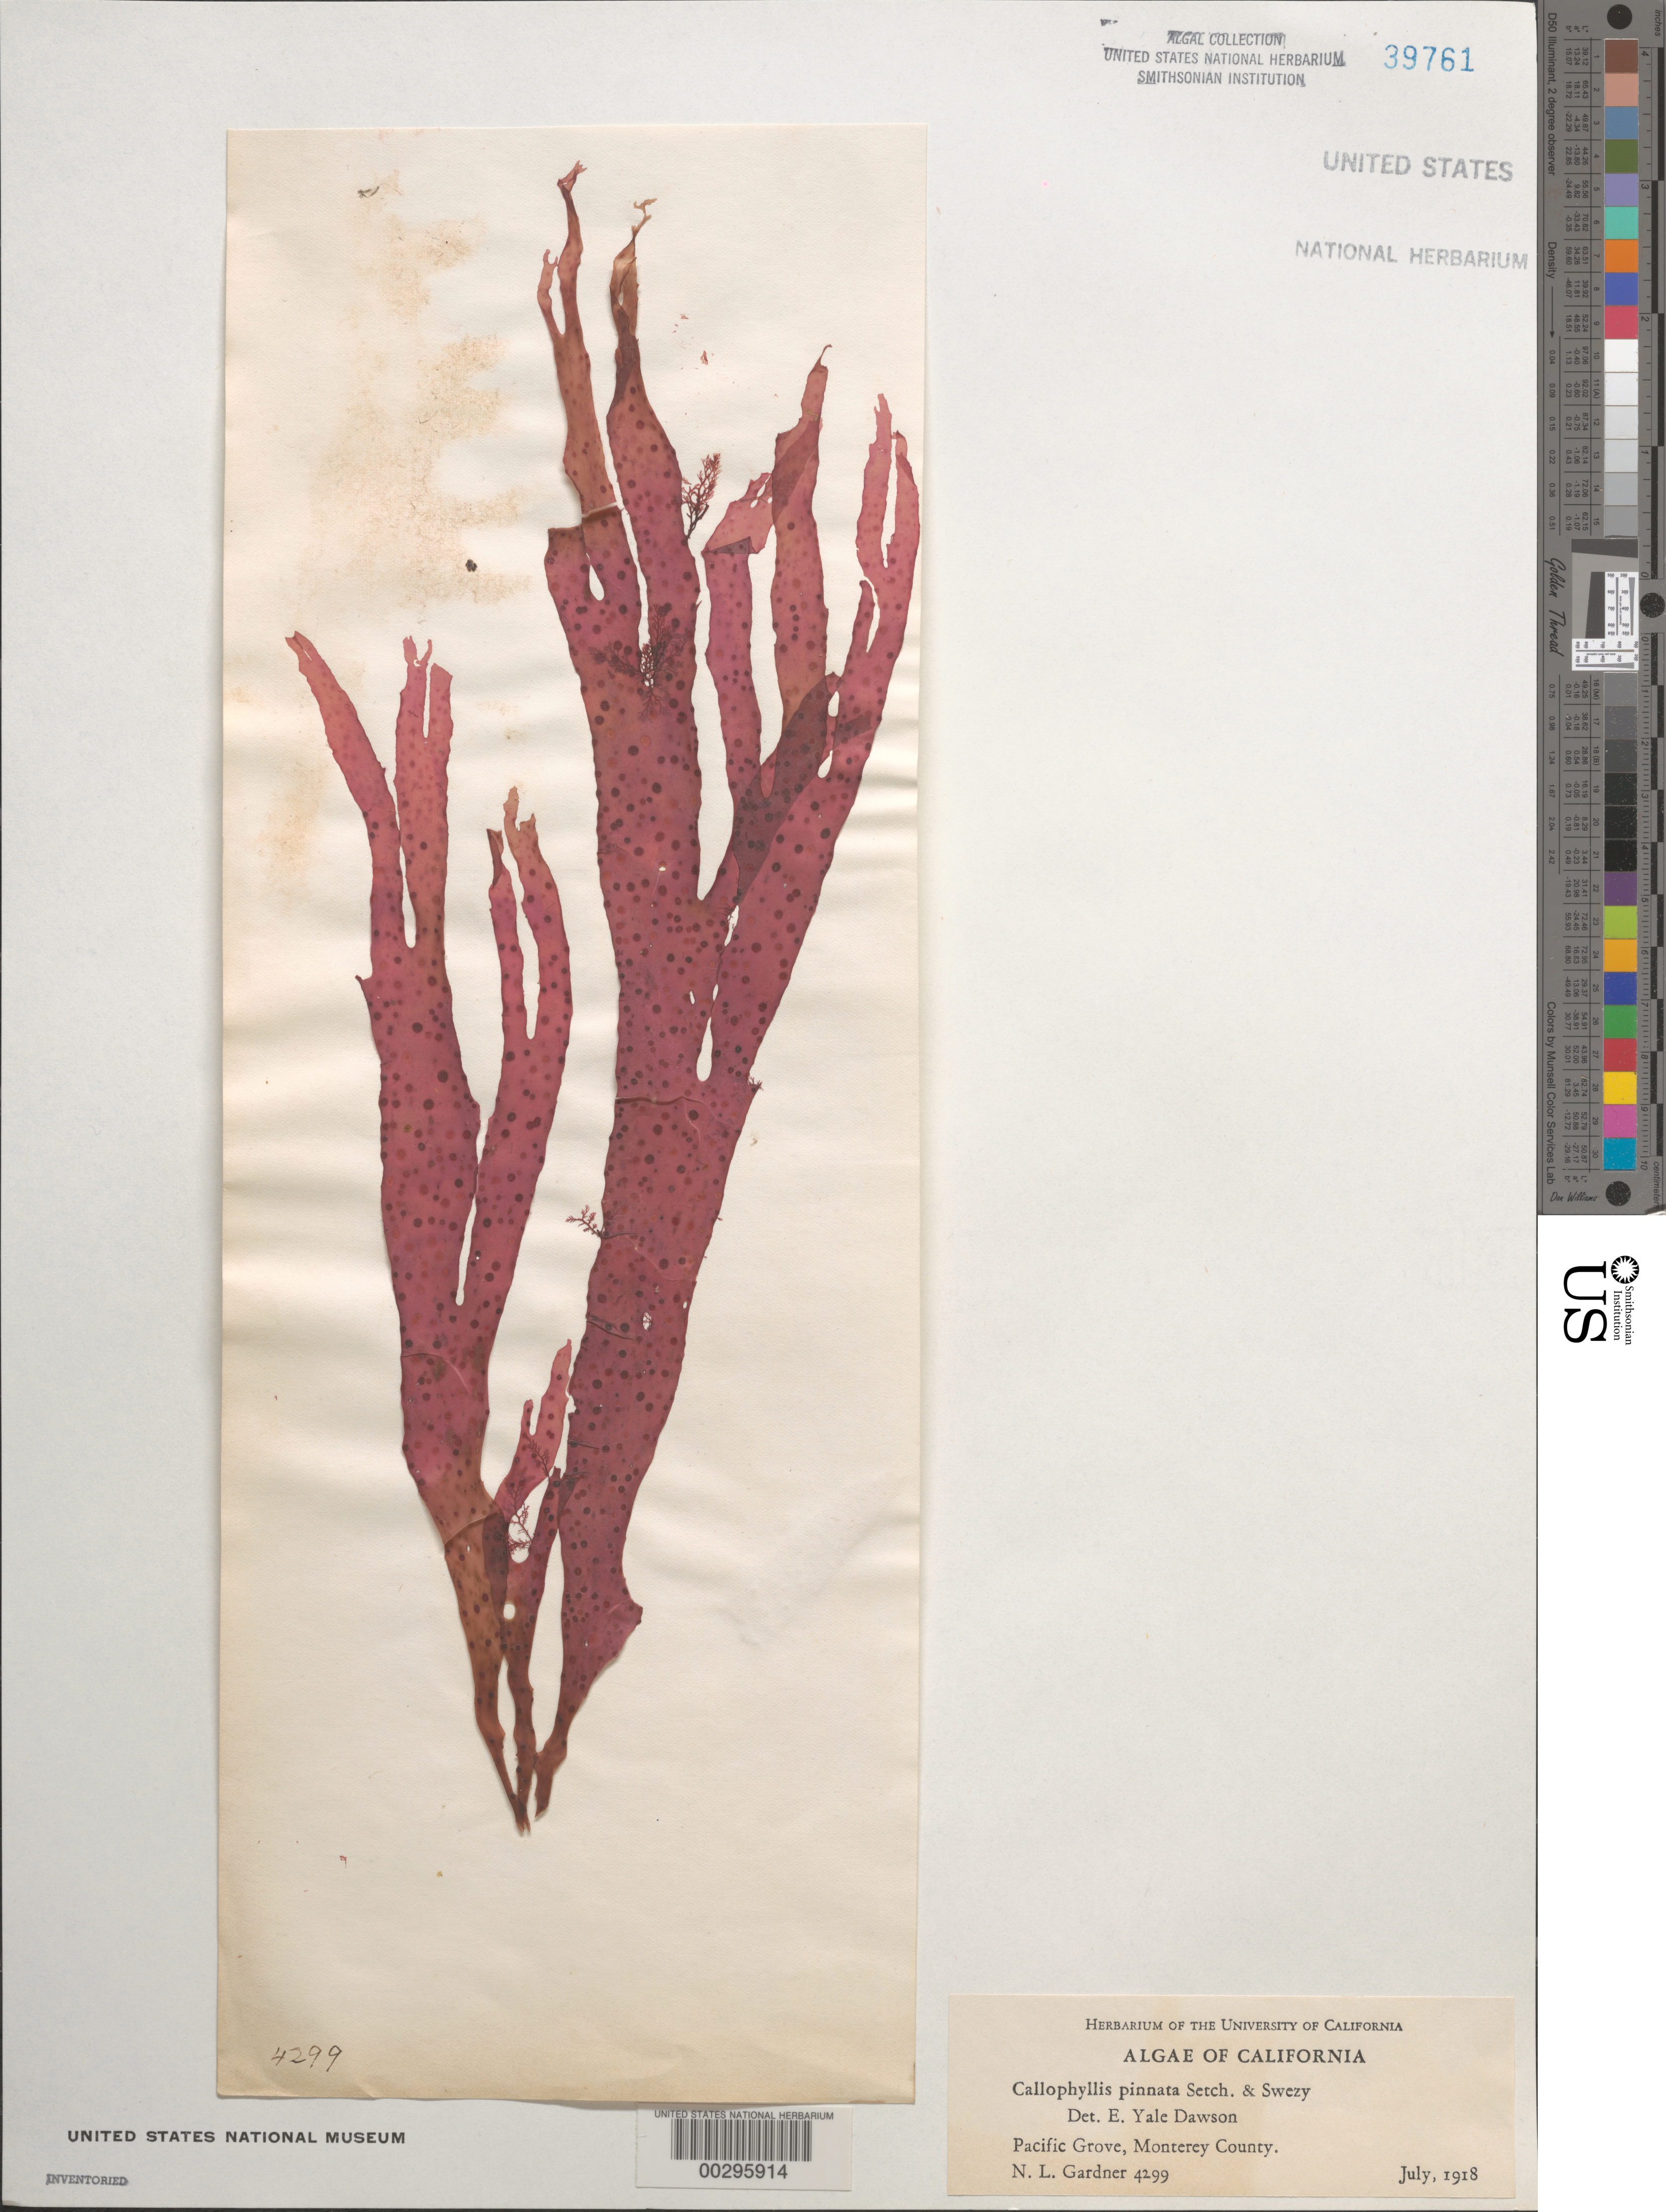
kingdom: Plantae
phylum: Rhodophyta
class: Florideophyceae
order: Gigartinales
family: Kallymeniaceae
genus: Callophyllis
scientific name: Callophyllis pinnata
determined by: Dawson, E. Y.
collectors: N. Gardner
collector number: NLG 4299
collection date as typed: July 1918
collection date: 1918-07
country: United States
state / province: California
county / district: Monterey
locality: Pacific Grove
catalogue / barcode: US 39761